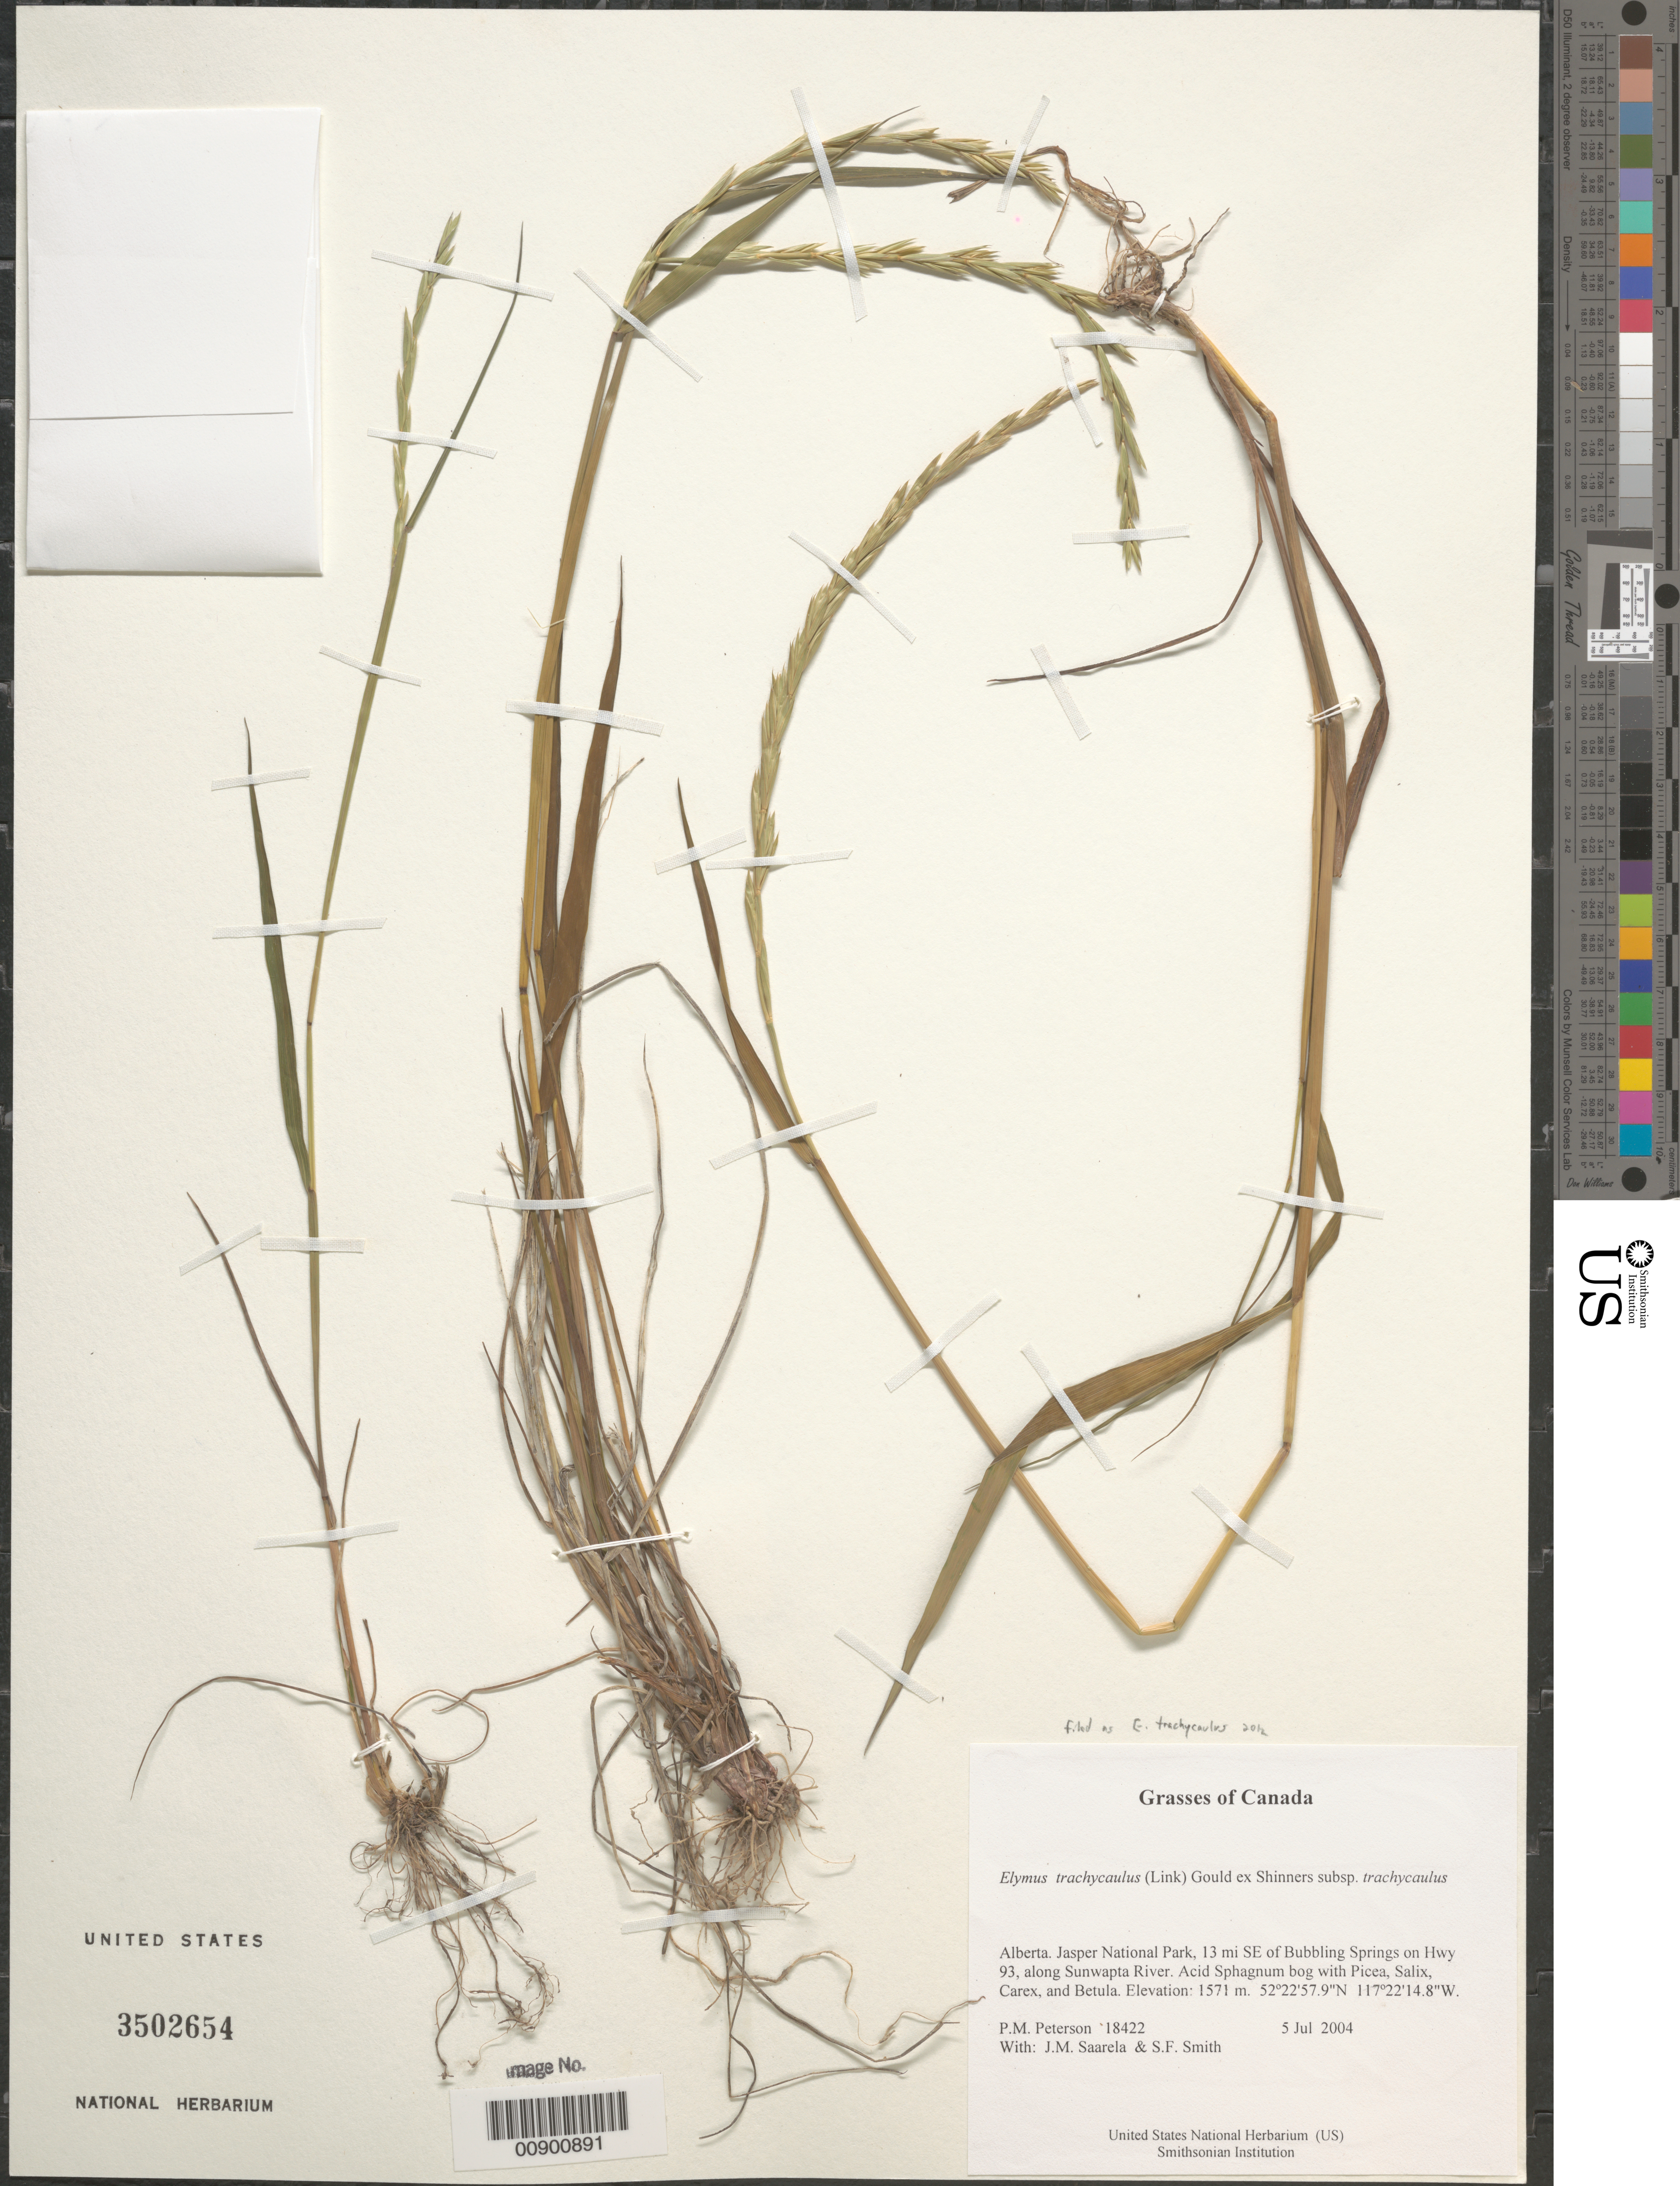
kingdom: Plantae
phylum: Tracheophyta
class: Liliopsida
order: Poales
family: Poaceae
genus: Elymus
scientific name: Elymus trachycaulus subsp. trachycaulus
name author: (Link) Gould ex Shinners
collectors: P. M. Peterson, J. Saarela & S.F. Smith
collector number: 18422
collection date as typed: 05 Jul 2004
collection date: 2004-07-05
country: Canada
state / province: Alberta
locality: Jasper National Park, 13 mi SE of Bubbling Springs on Hwy 93, along Sunwapta River. Acid Sphagnum bog with Picea, Salix, Carex, and Betula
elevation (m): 1571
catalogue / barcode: US 3502654